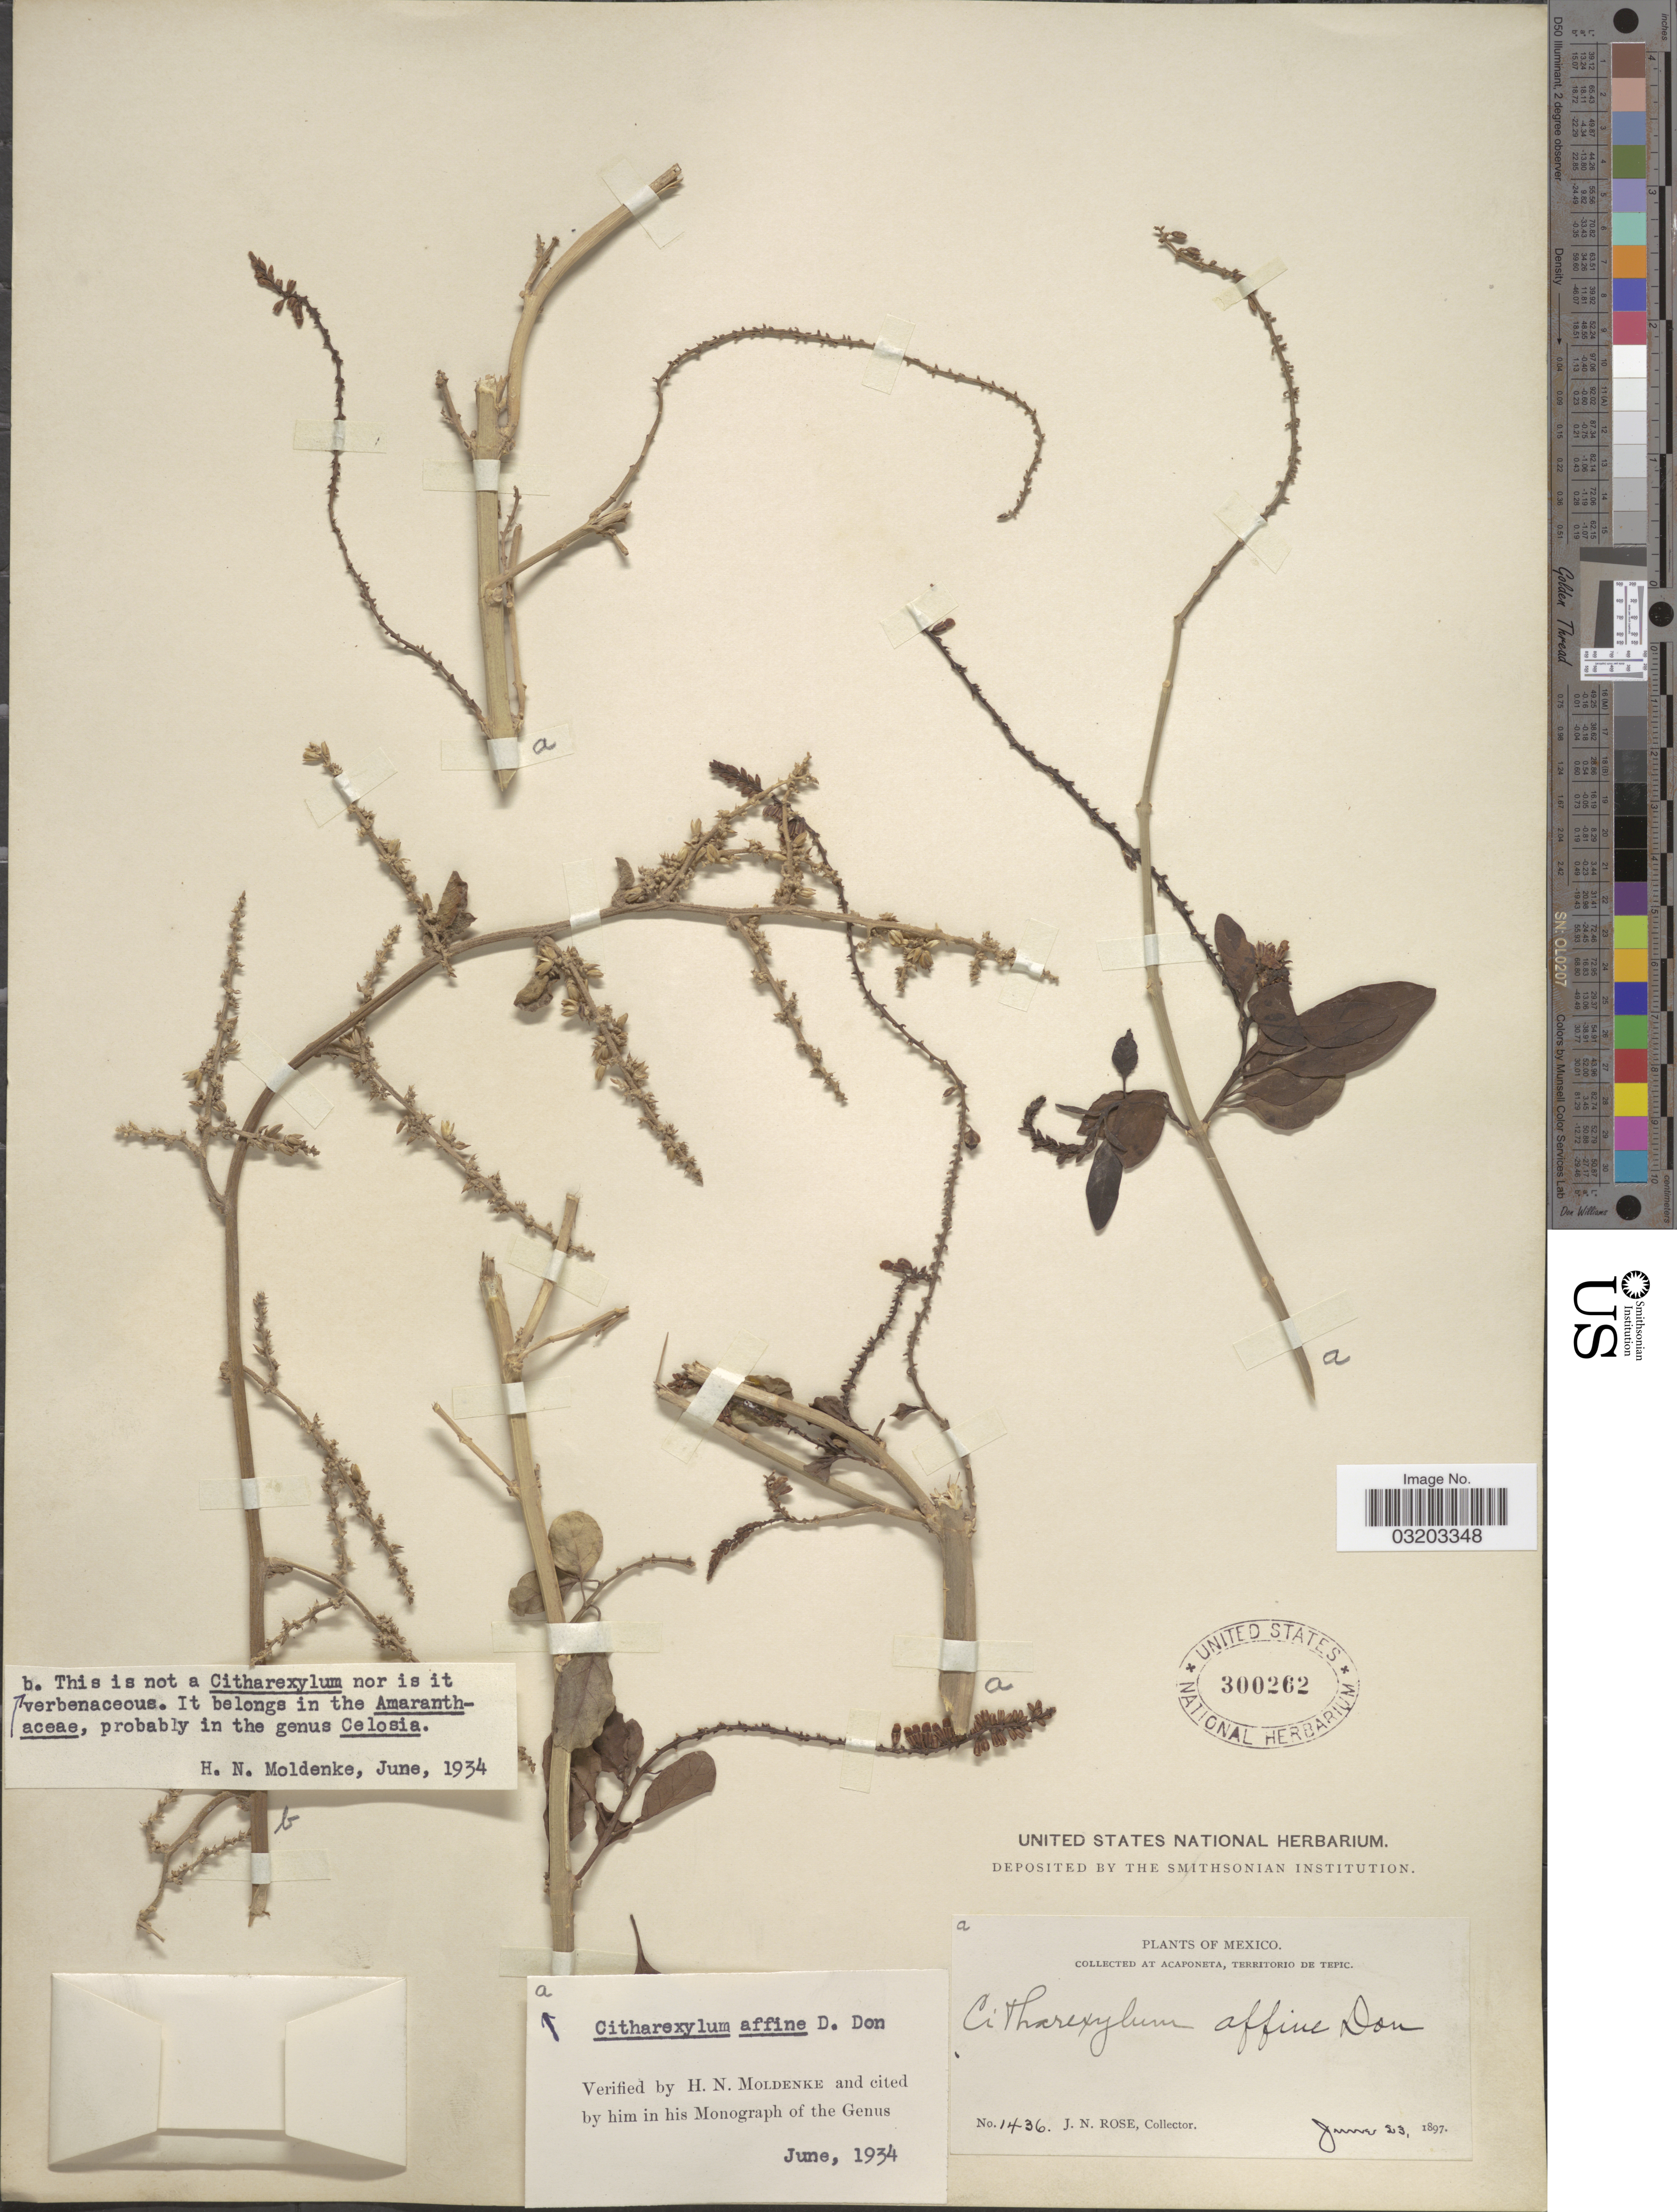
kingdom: Plantae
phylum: Tracheophyta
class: Magnoliopsida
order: Lamiales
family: Verbenaceae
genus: Citharexylum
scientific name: Citharexylum affine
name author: D. Don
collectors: J. N. Rose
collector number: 1436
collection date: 1897-06-23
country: Mexico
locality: Acaponeta, Territorio de Tepic.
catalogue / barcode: US 300262